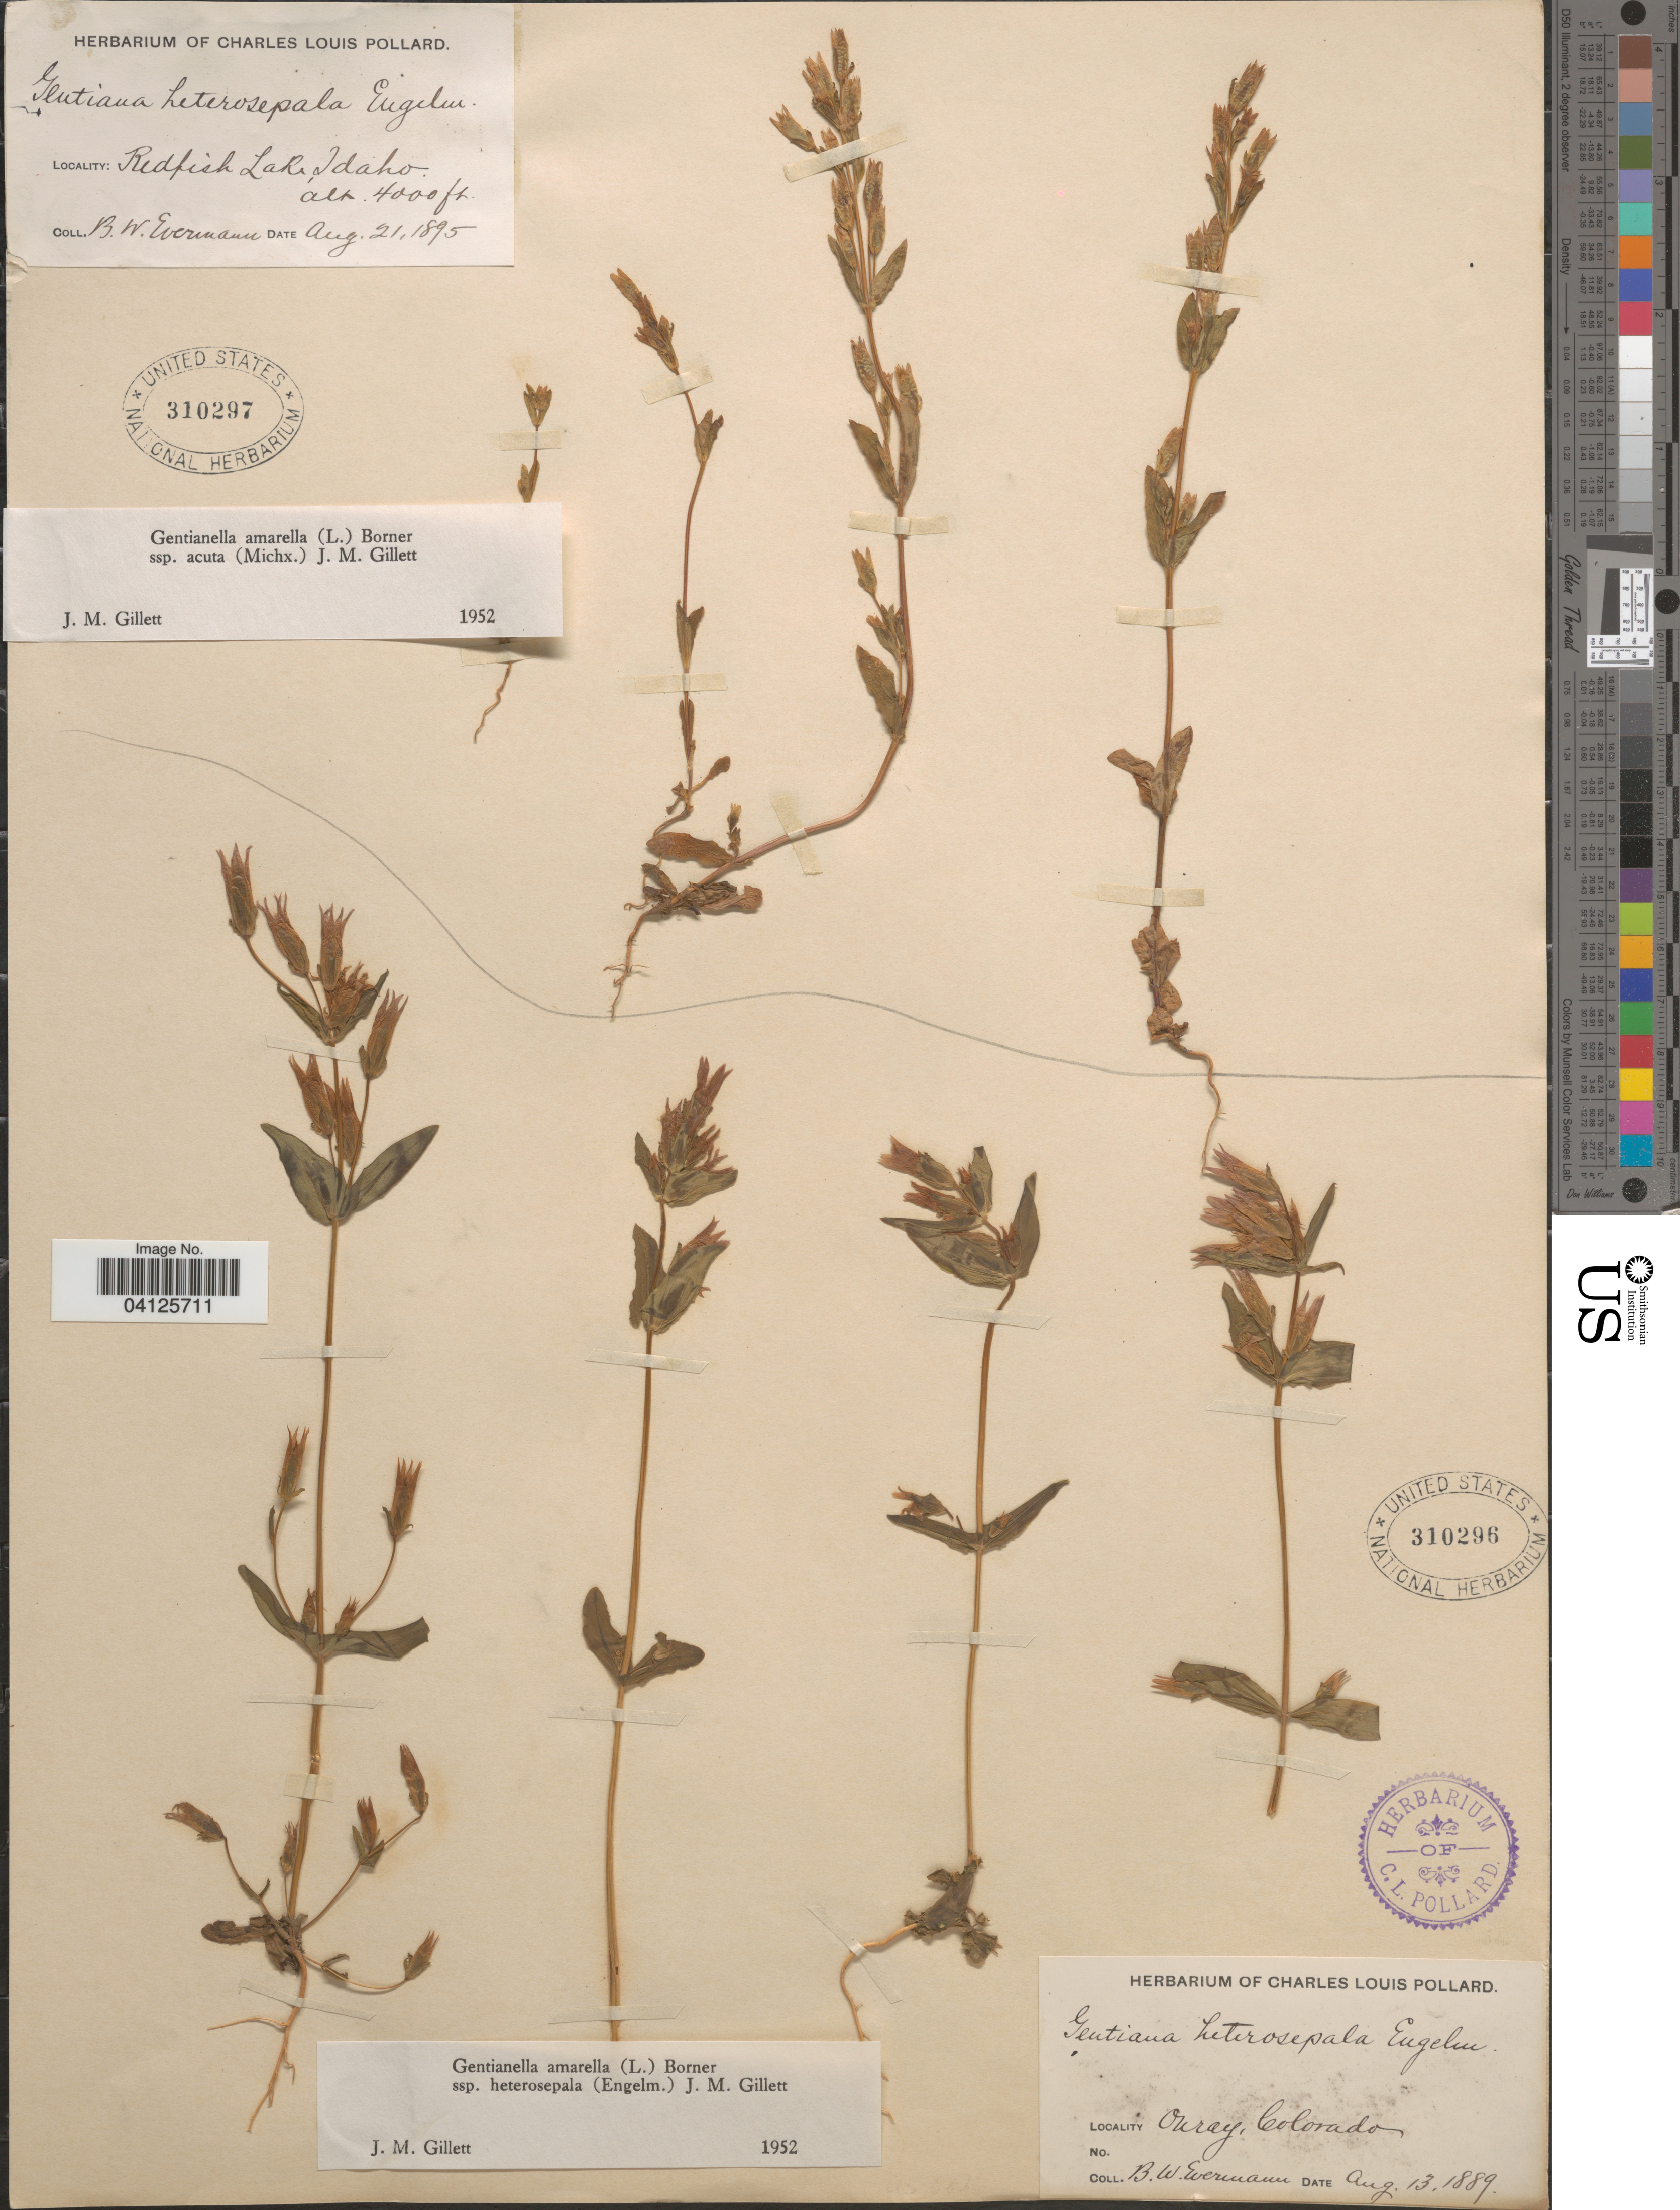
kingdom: Plantae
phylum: Tracheophyta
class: Magnoliopsida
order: Gentianales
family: Gentianaceae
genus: Gentianella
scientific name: Gentianella amarella subsp. heterosepala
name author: (Engelm.) J.M. Gillet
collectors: B. W. Evermann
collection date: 1889-08-13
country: United States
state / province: Colorado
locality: Ouray.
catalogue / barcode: US 310296-2